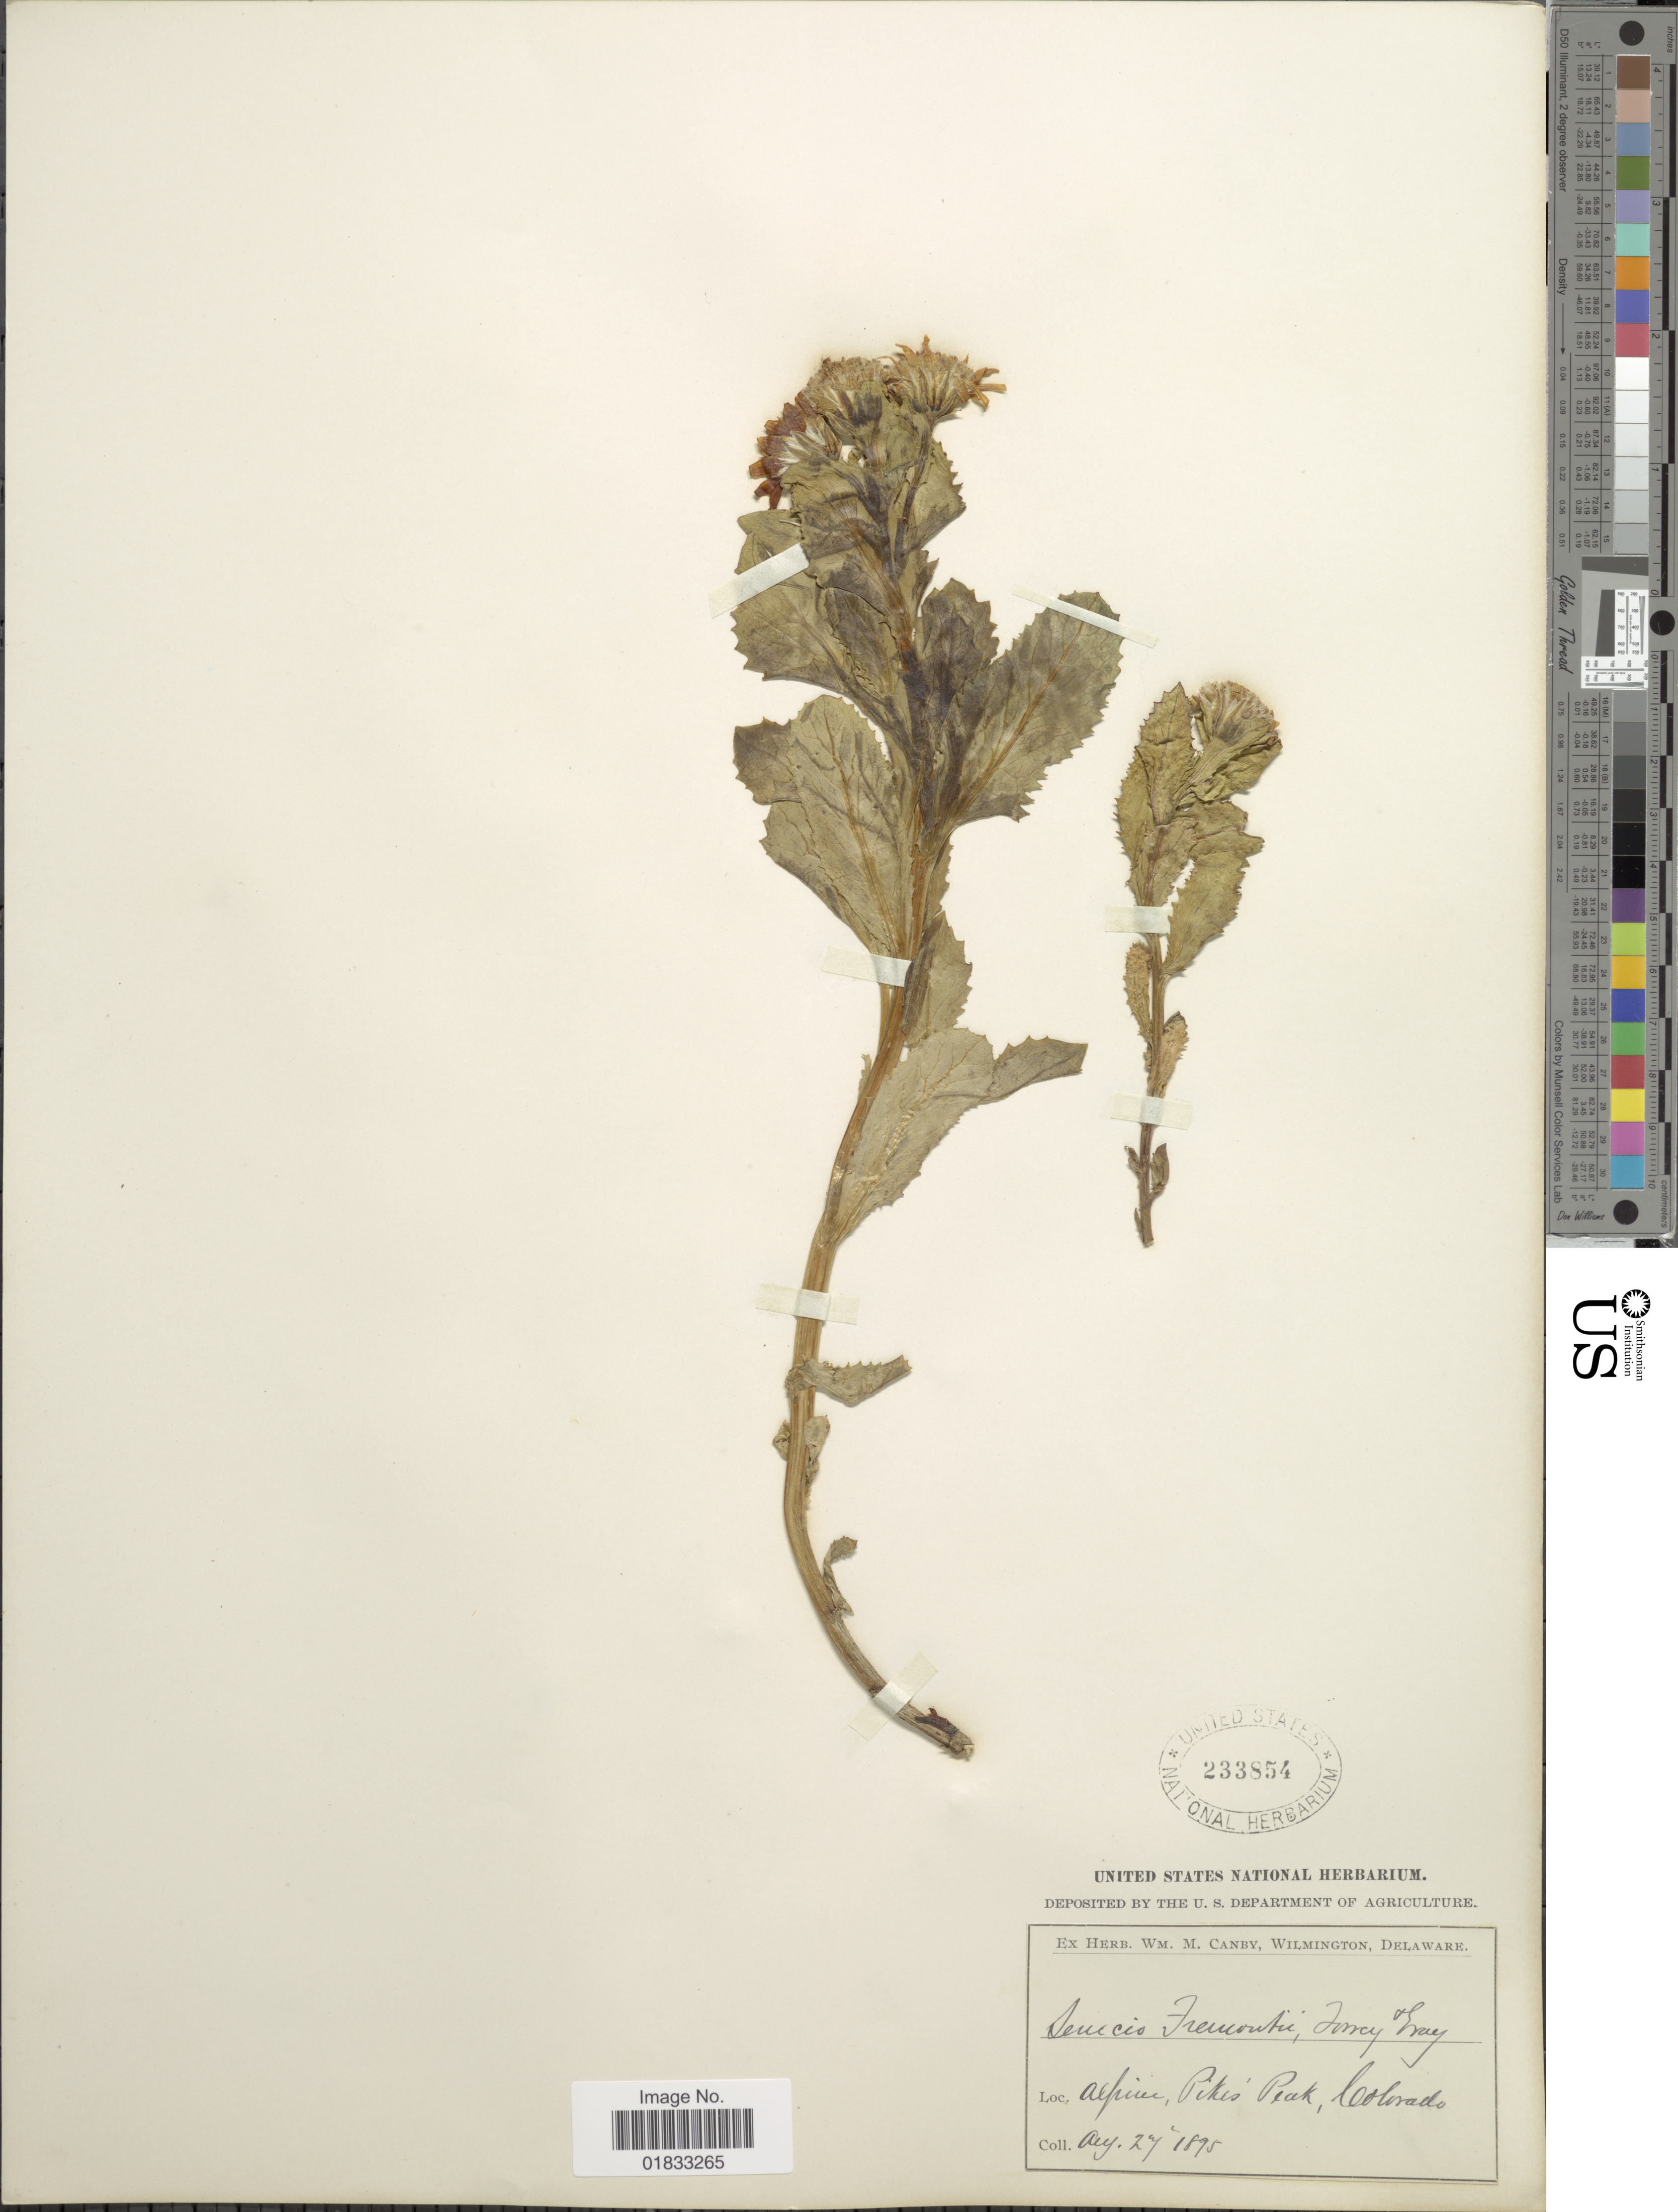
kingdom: Plantae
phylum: Tracheophyta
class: Magnoliopsida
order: Asterales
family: Asteraceae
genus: Senecio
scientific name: Senecio fremontii var. blitoides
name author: (Greene) Cronq.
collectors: ex herb. W.M. Canby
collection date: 1895-08-27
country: United States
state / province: Colorado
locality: Alpine, Pikes Peak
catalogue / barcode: US 233854